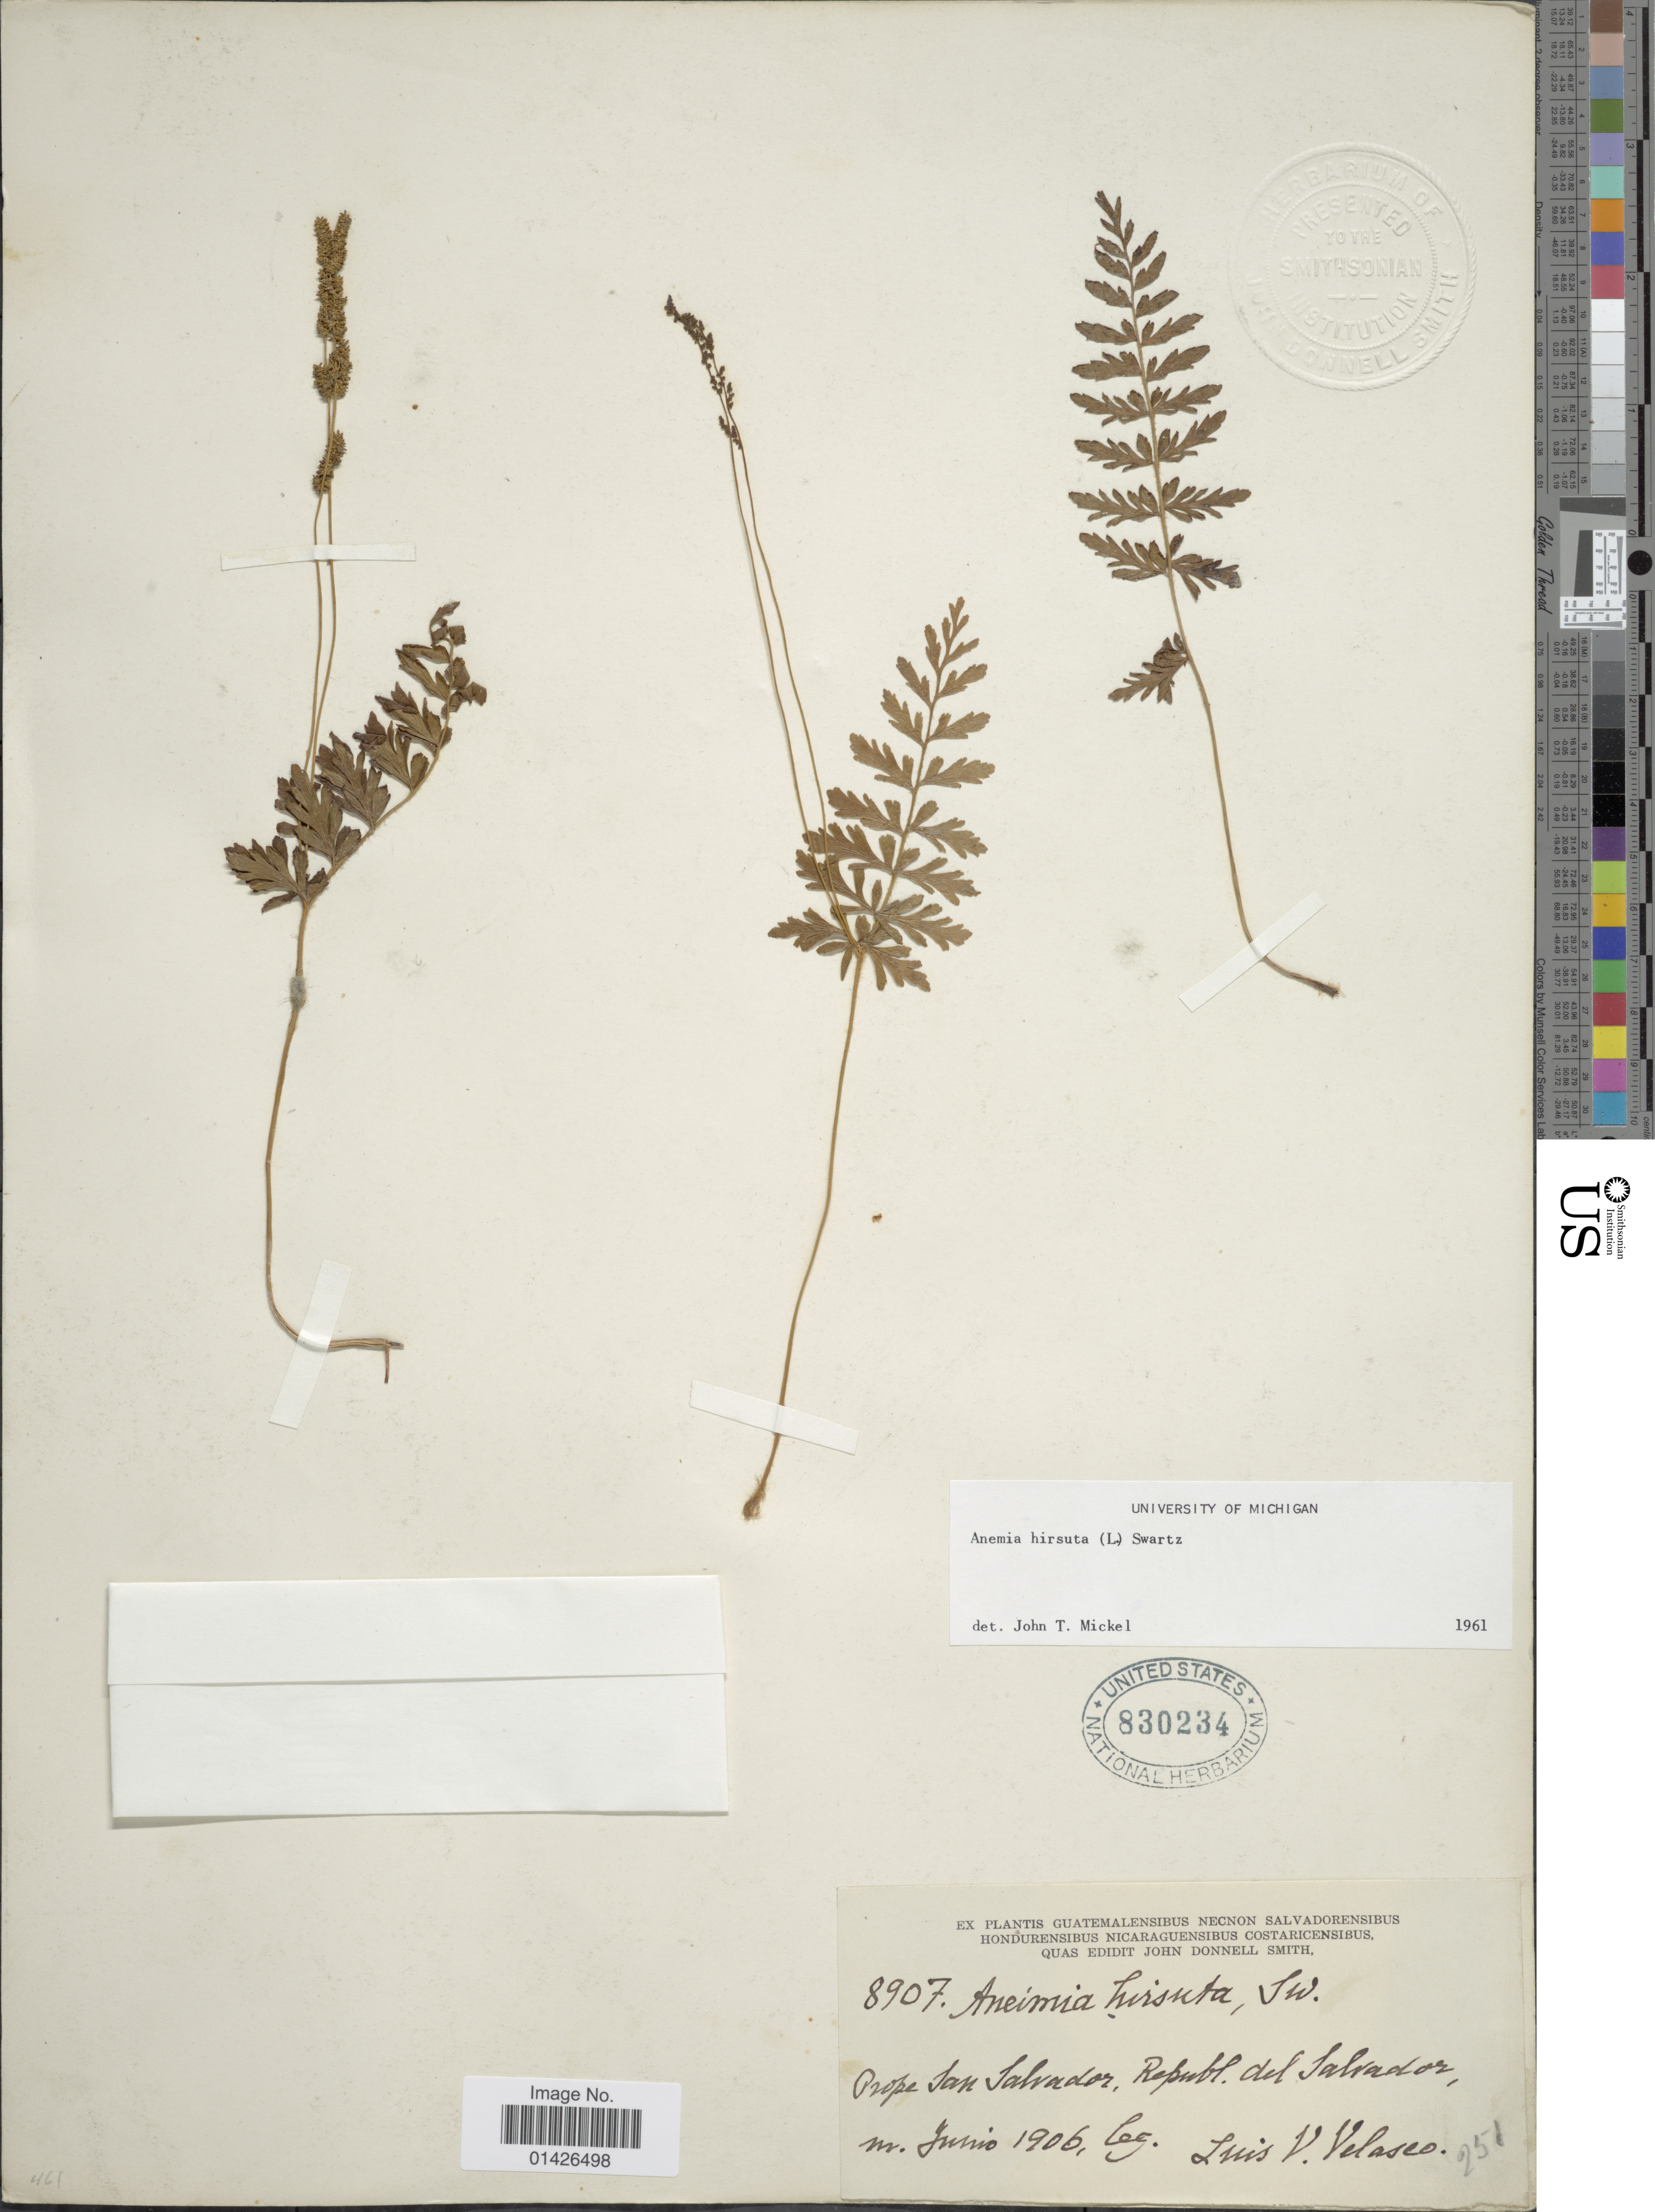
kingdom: Plantae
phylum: Tracheophyta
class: Polypodiopsida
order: Schizaeales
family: Anemiaceae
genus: Anemia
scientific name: Anemia hirsuta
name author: (L.) Sw.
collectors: L. Velasco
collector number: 8907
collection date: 1906-06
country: El Salvador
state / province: San Salvador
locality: Prope San Salvador, Republ. del Salvador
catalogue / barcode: US 830234